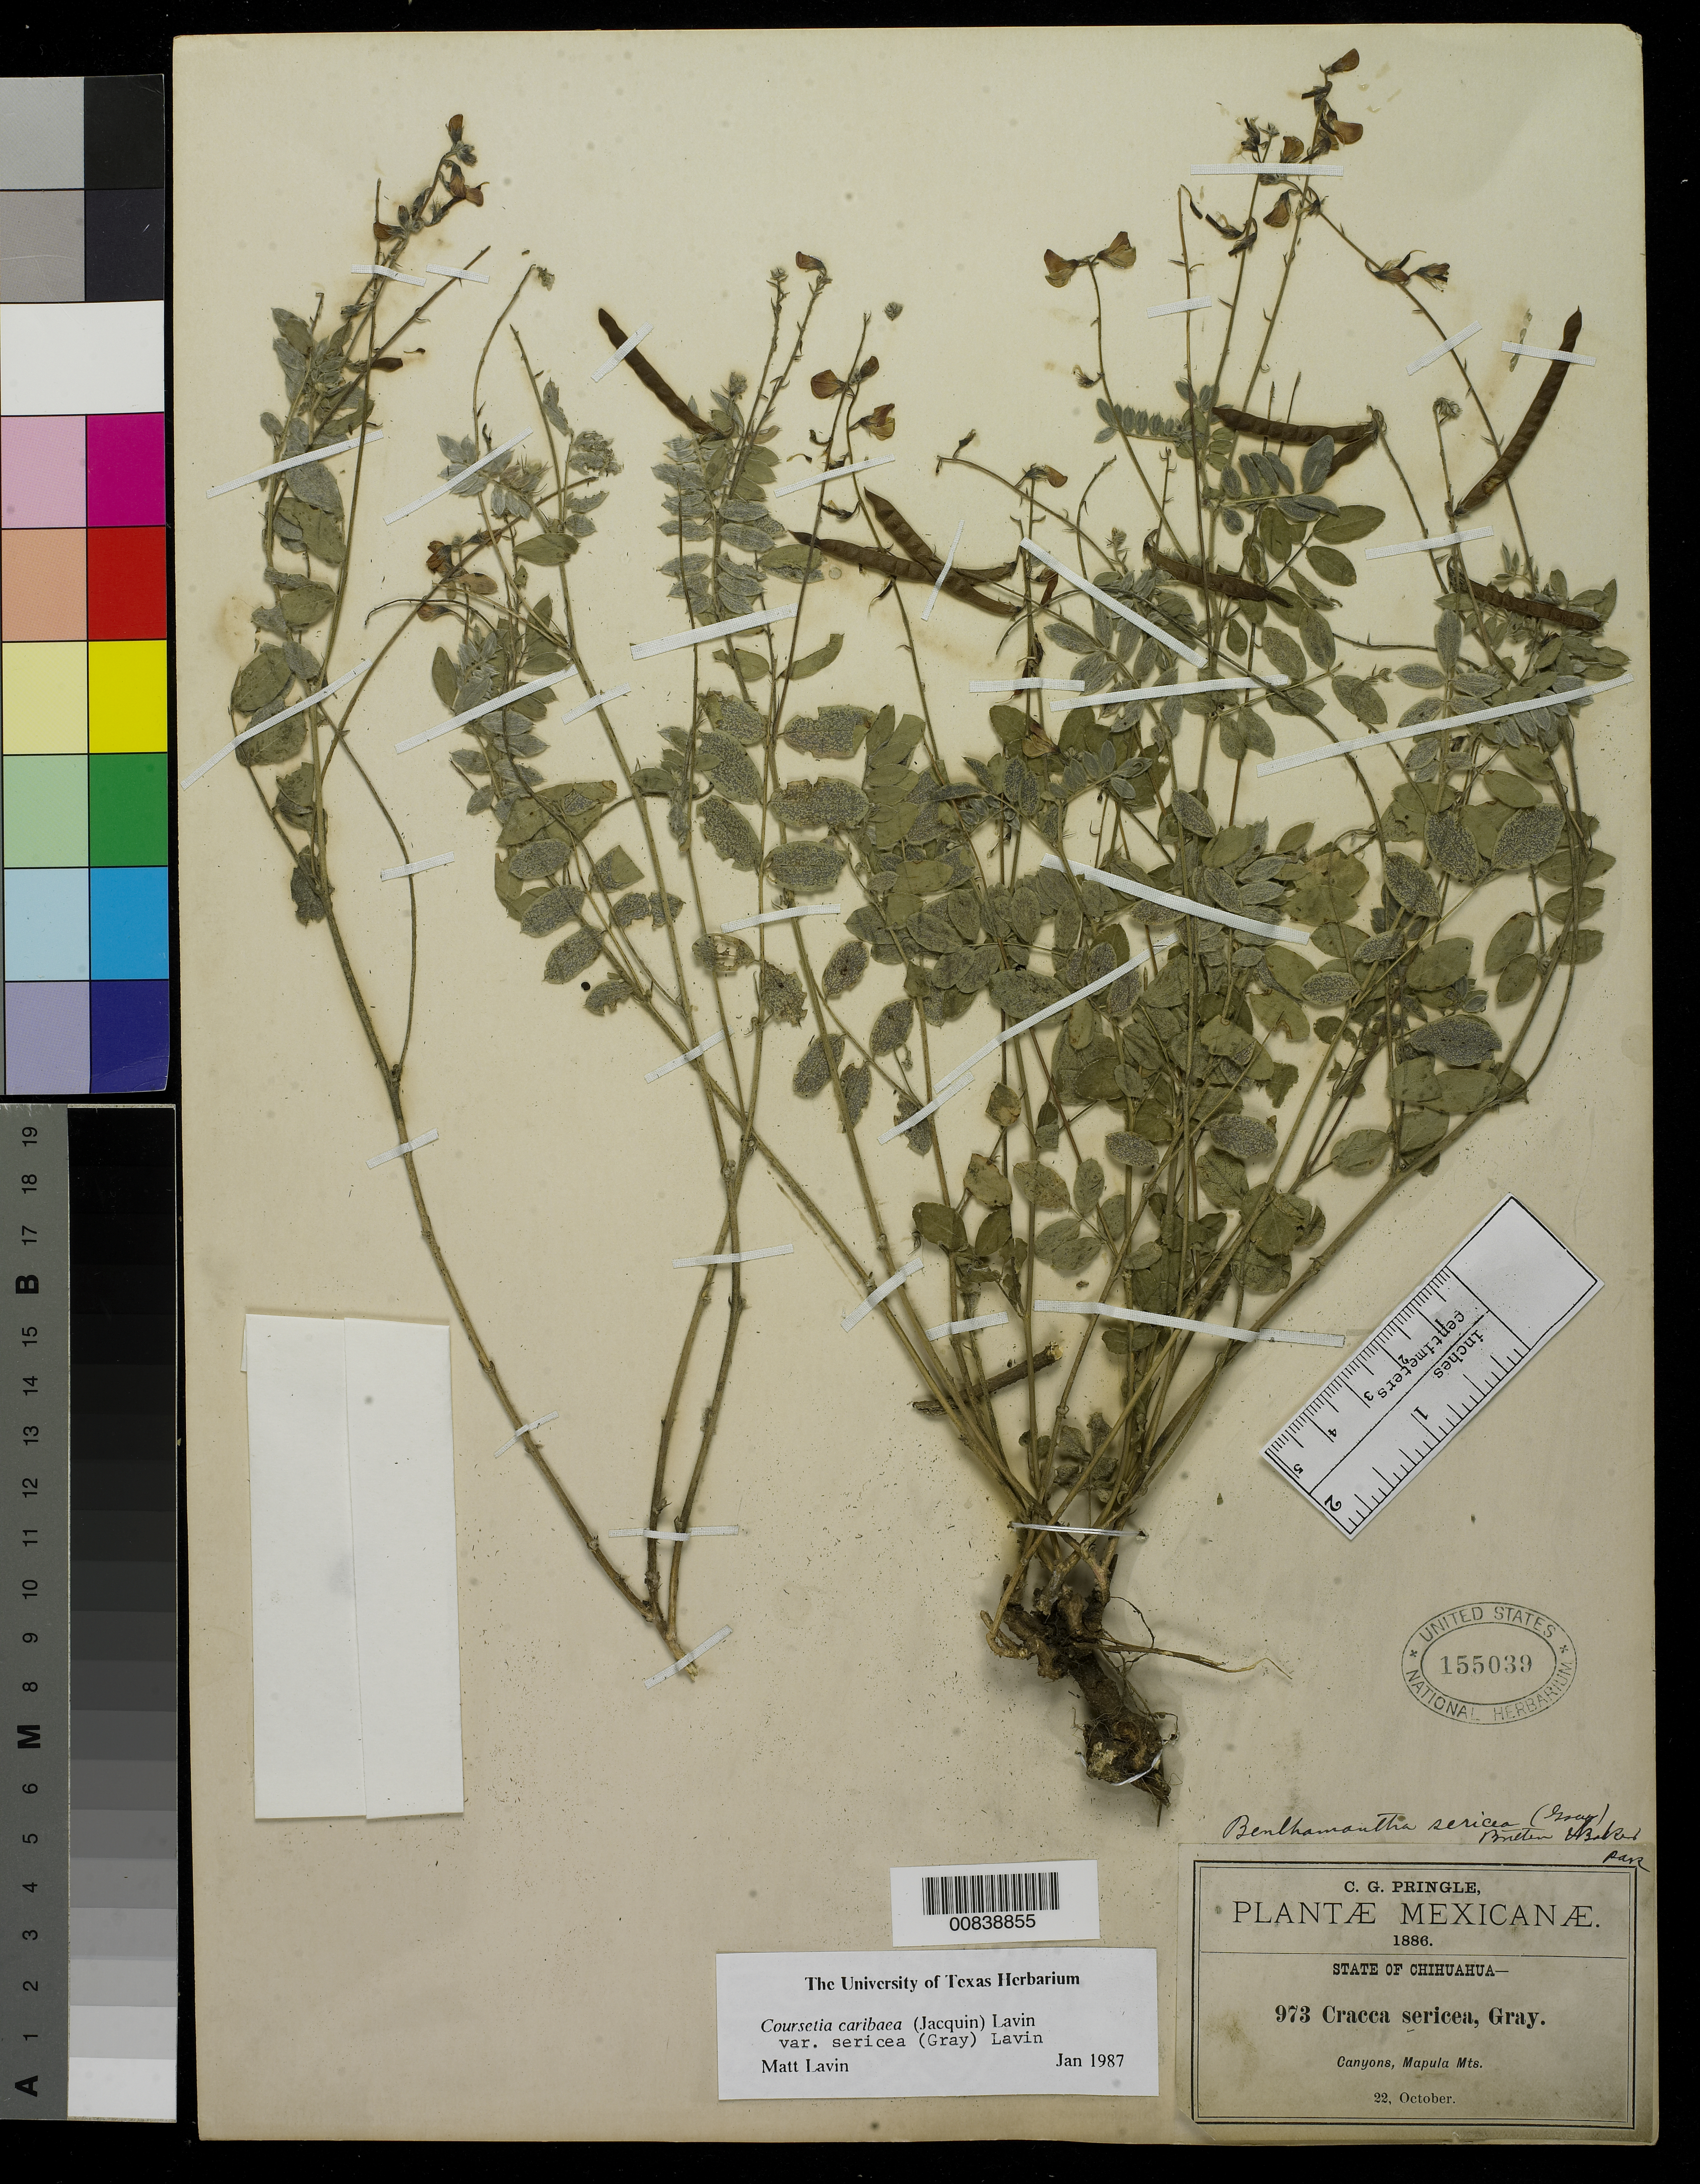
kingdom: Plantae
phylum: Tracheophyta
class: Magnoliopsida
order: Fabales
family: Fabaceae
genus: Coursetia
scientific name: Coursetia caribaea var. sericea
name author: (A. Gray) Lavin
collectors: C. G. Pringle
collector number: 973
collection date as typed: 22 Oct 1886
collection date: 1886-10-22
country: Mexico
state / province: Chihuahua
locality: Canyons, Mapula Mts., Chihuahua.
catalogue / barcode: US 155039